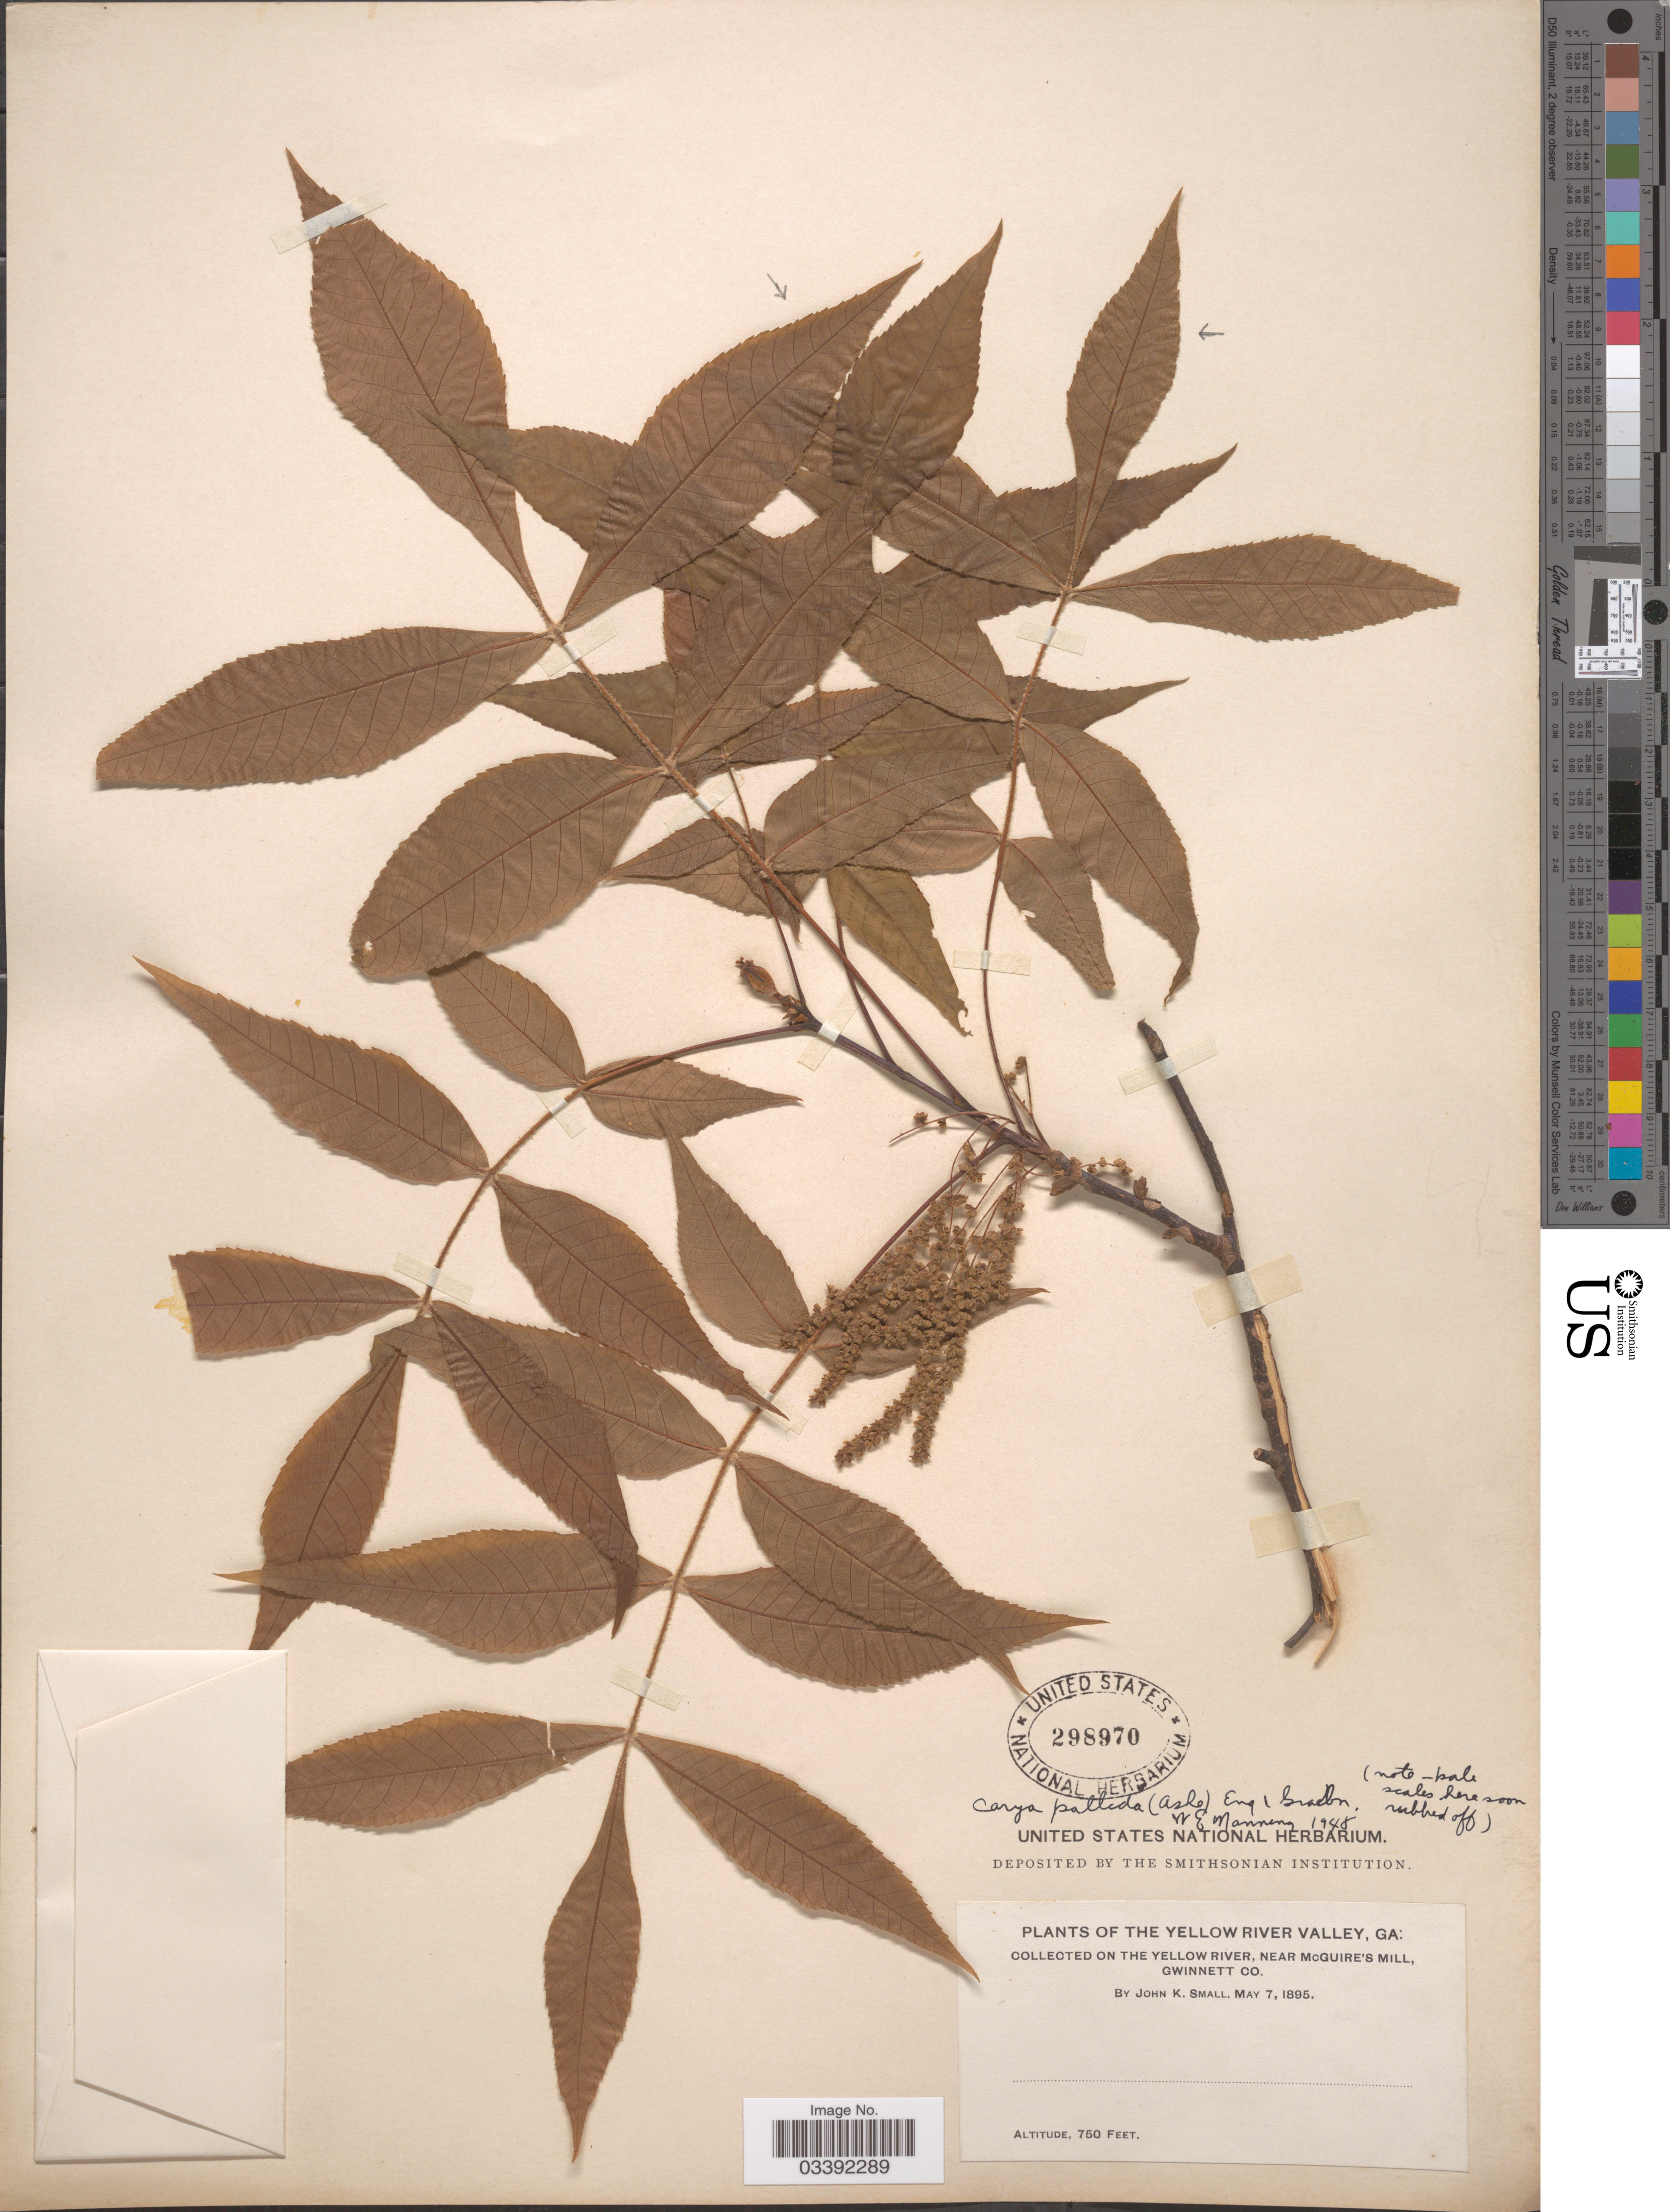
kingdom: Plantae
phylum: Tracheophyta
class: Magnoliopsida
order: Fagales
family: Juglandaceae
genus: Carya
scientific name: Carya pallida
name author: (Ashe) Engl. & Graebner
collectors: J. K. Small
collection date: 1895-05-07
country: United States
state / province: Georgia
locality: Yellow River Valley. On the Yellow River, near McGuire's Mill, Gwinnett Co.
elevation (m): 229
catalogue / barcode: US 298970